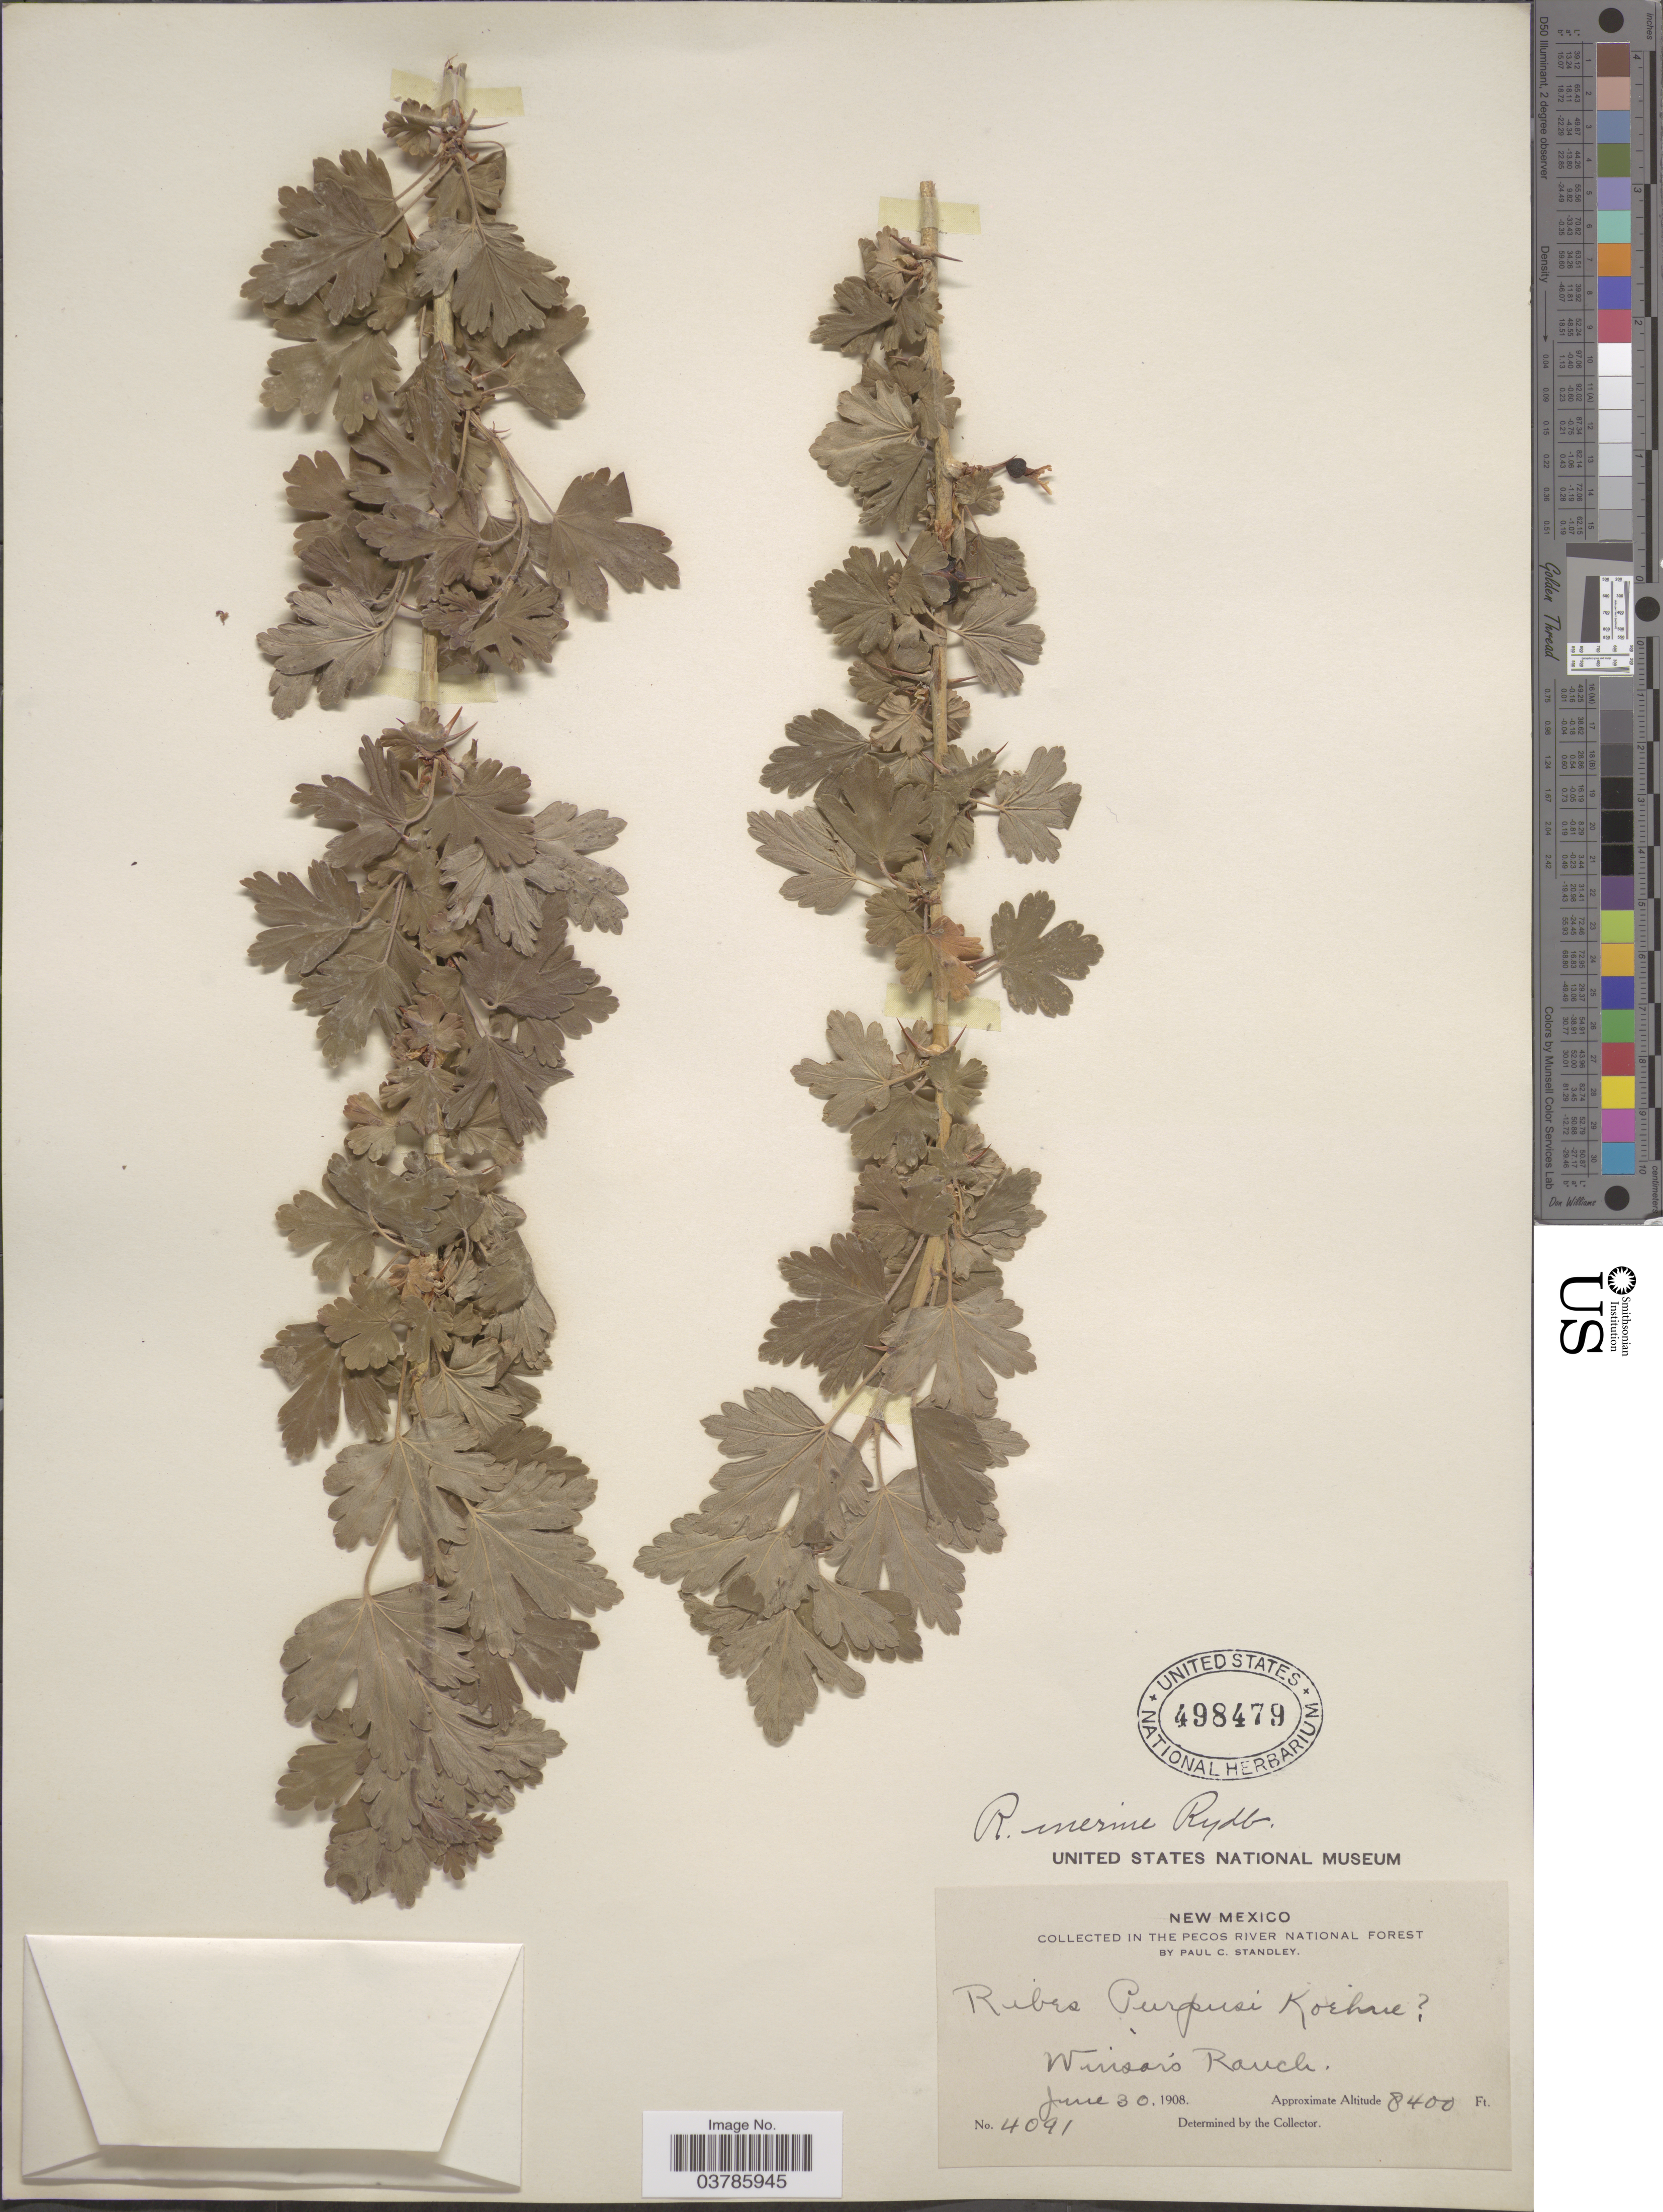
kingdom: Plantae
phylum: Tracheophyta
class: Magnoliopsida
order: Saxifragales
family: Grossulariaceae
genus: Ribes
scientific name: Ribes inerme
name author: Rydb.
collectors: P. C. Standley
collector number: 4091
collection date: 1908-06-30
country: United States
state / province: New Mexico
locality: Pecos River National Forest. Winsor's Ranch.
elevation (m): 2560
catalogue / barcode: US 498479